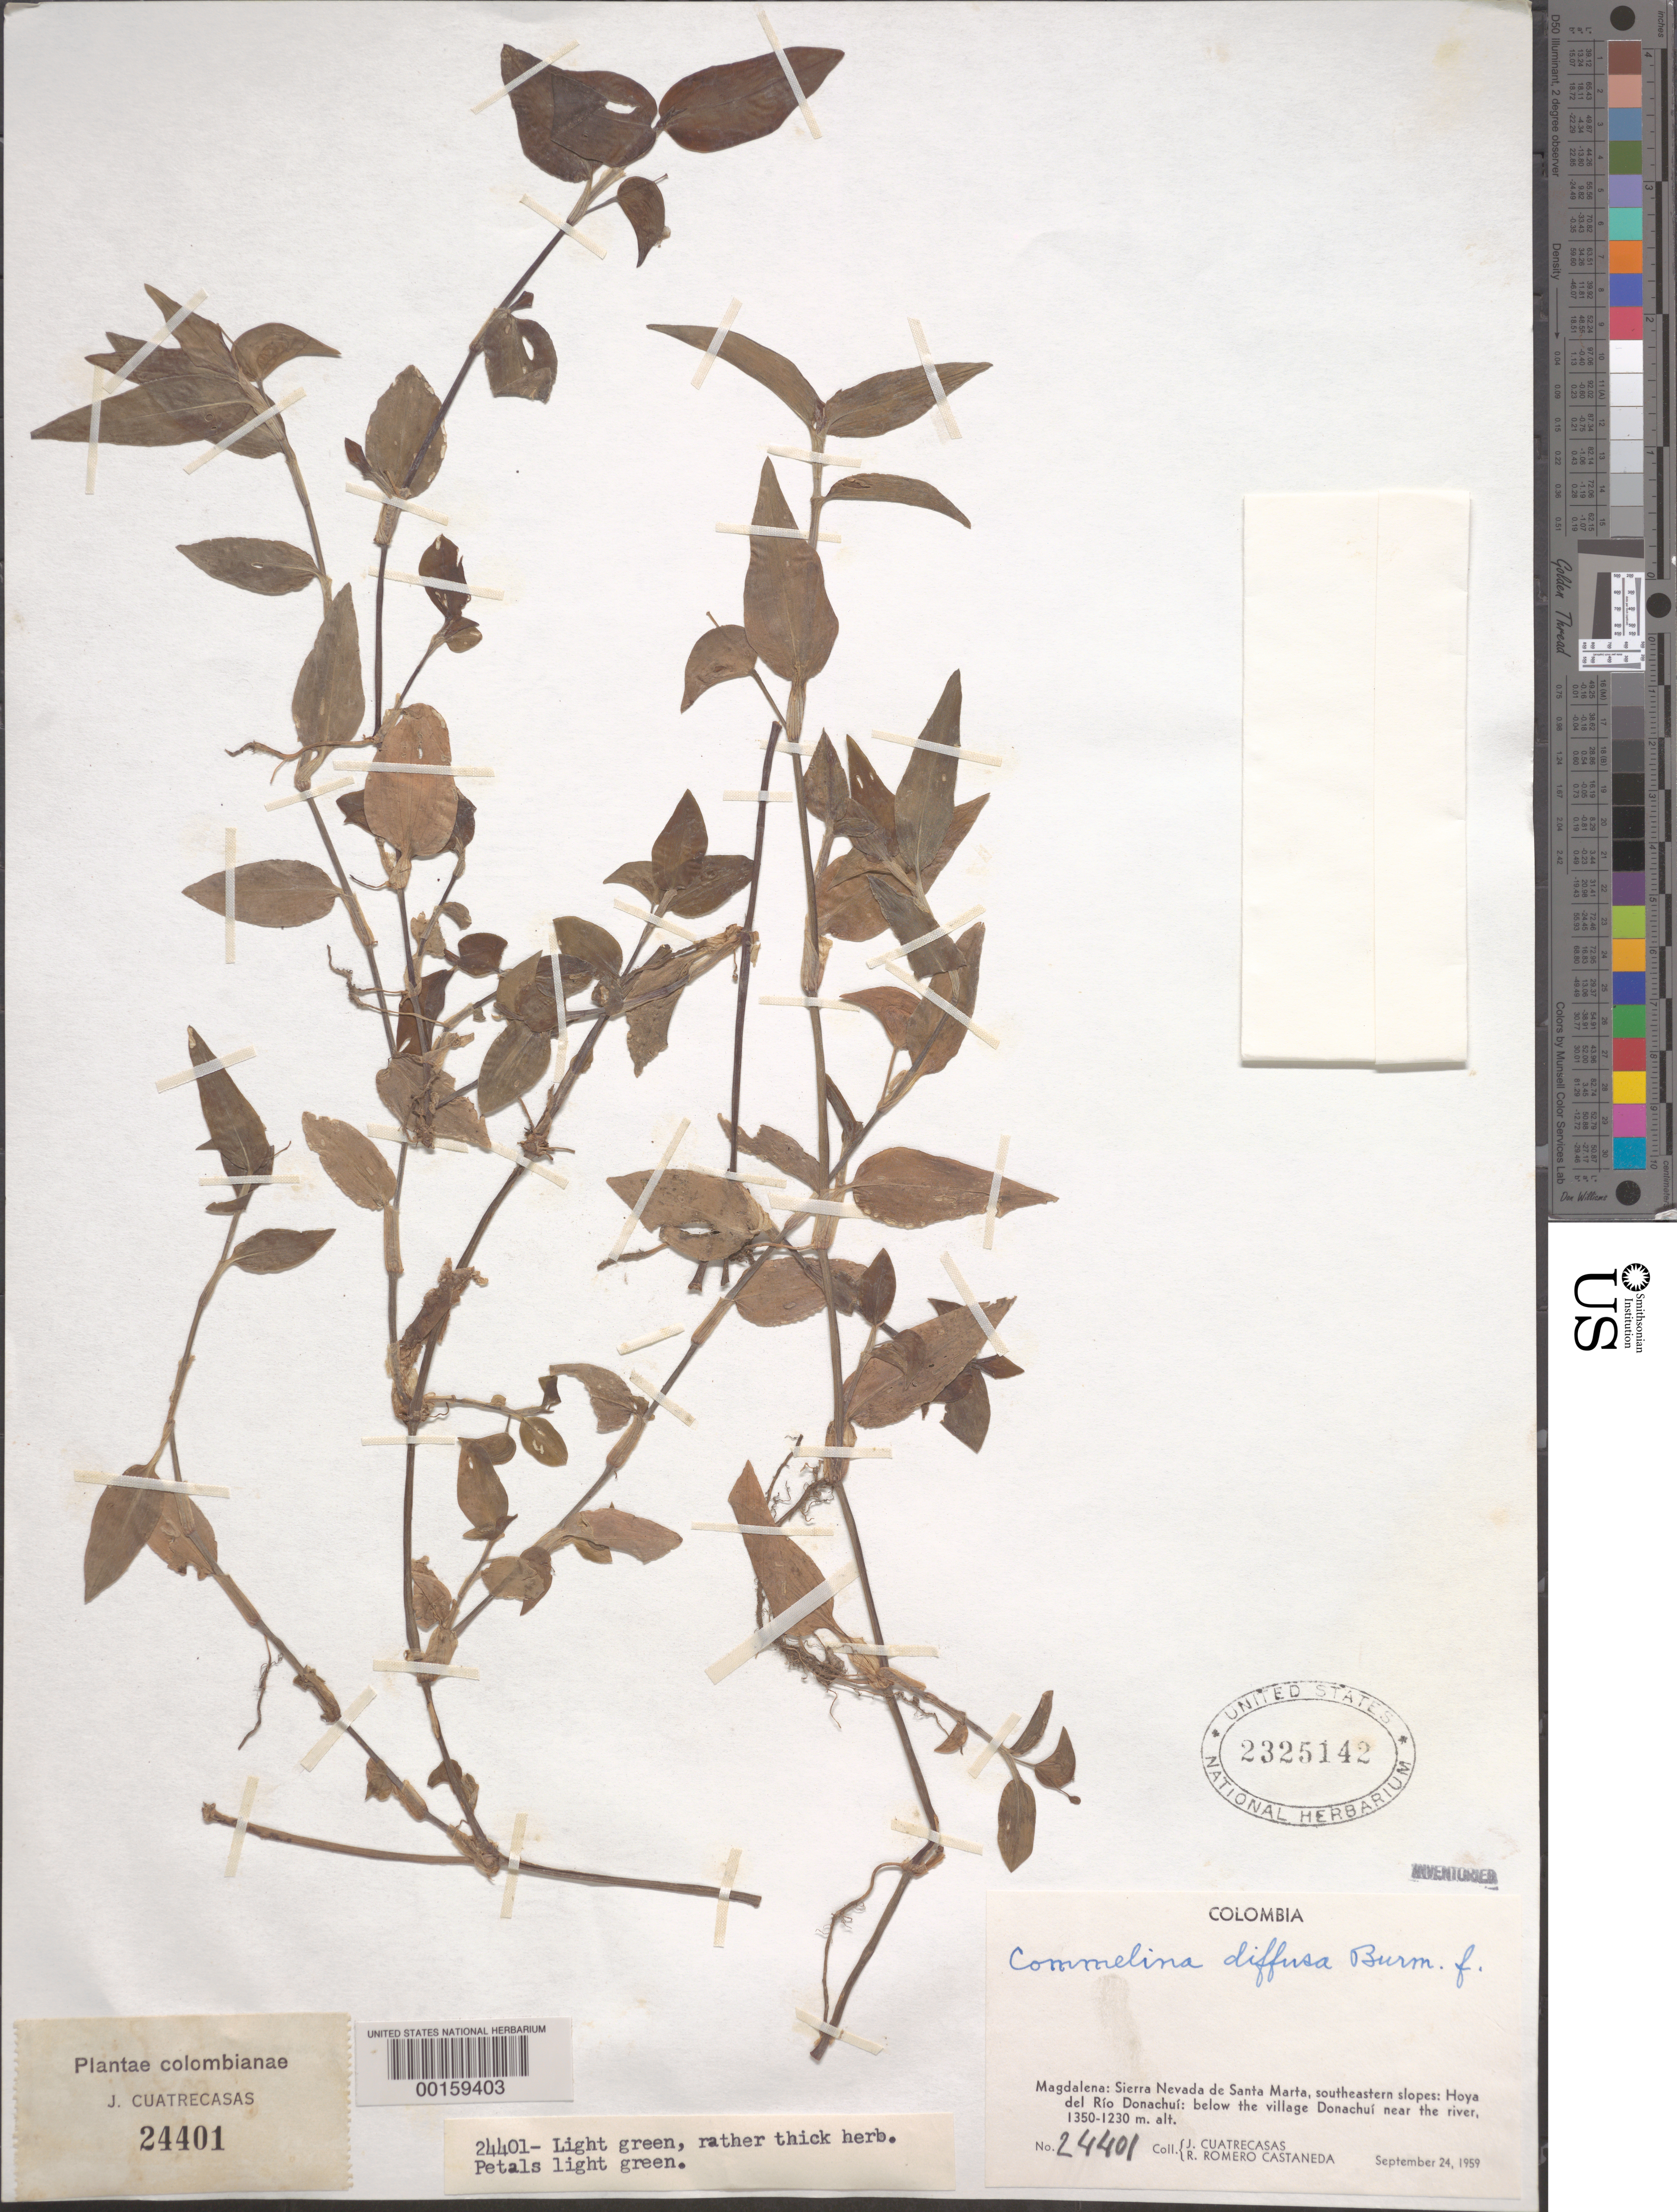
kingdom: Plantae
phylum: Tracheophyta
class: Liliopsida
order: Commelinales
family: Commelinaceae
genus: Commelina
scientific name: Commelina diffusa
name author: Burm. f.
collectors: J. Cuatrecasas & R. Romero Castañeda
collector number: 24401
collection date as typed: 24 Sep 1959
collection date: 1959-09-24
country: Colombia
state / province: Magdalena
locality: Sierra Nevada de Santa Marta; SE slopes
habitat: Slopes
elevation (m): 1230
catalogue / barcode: US 2325142